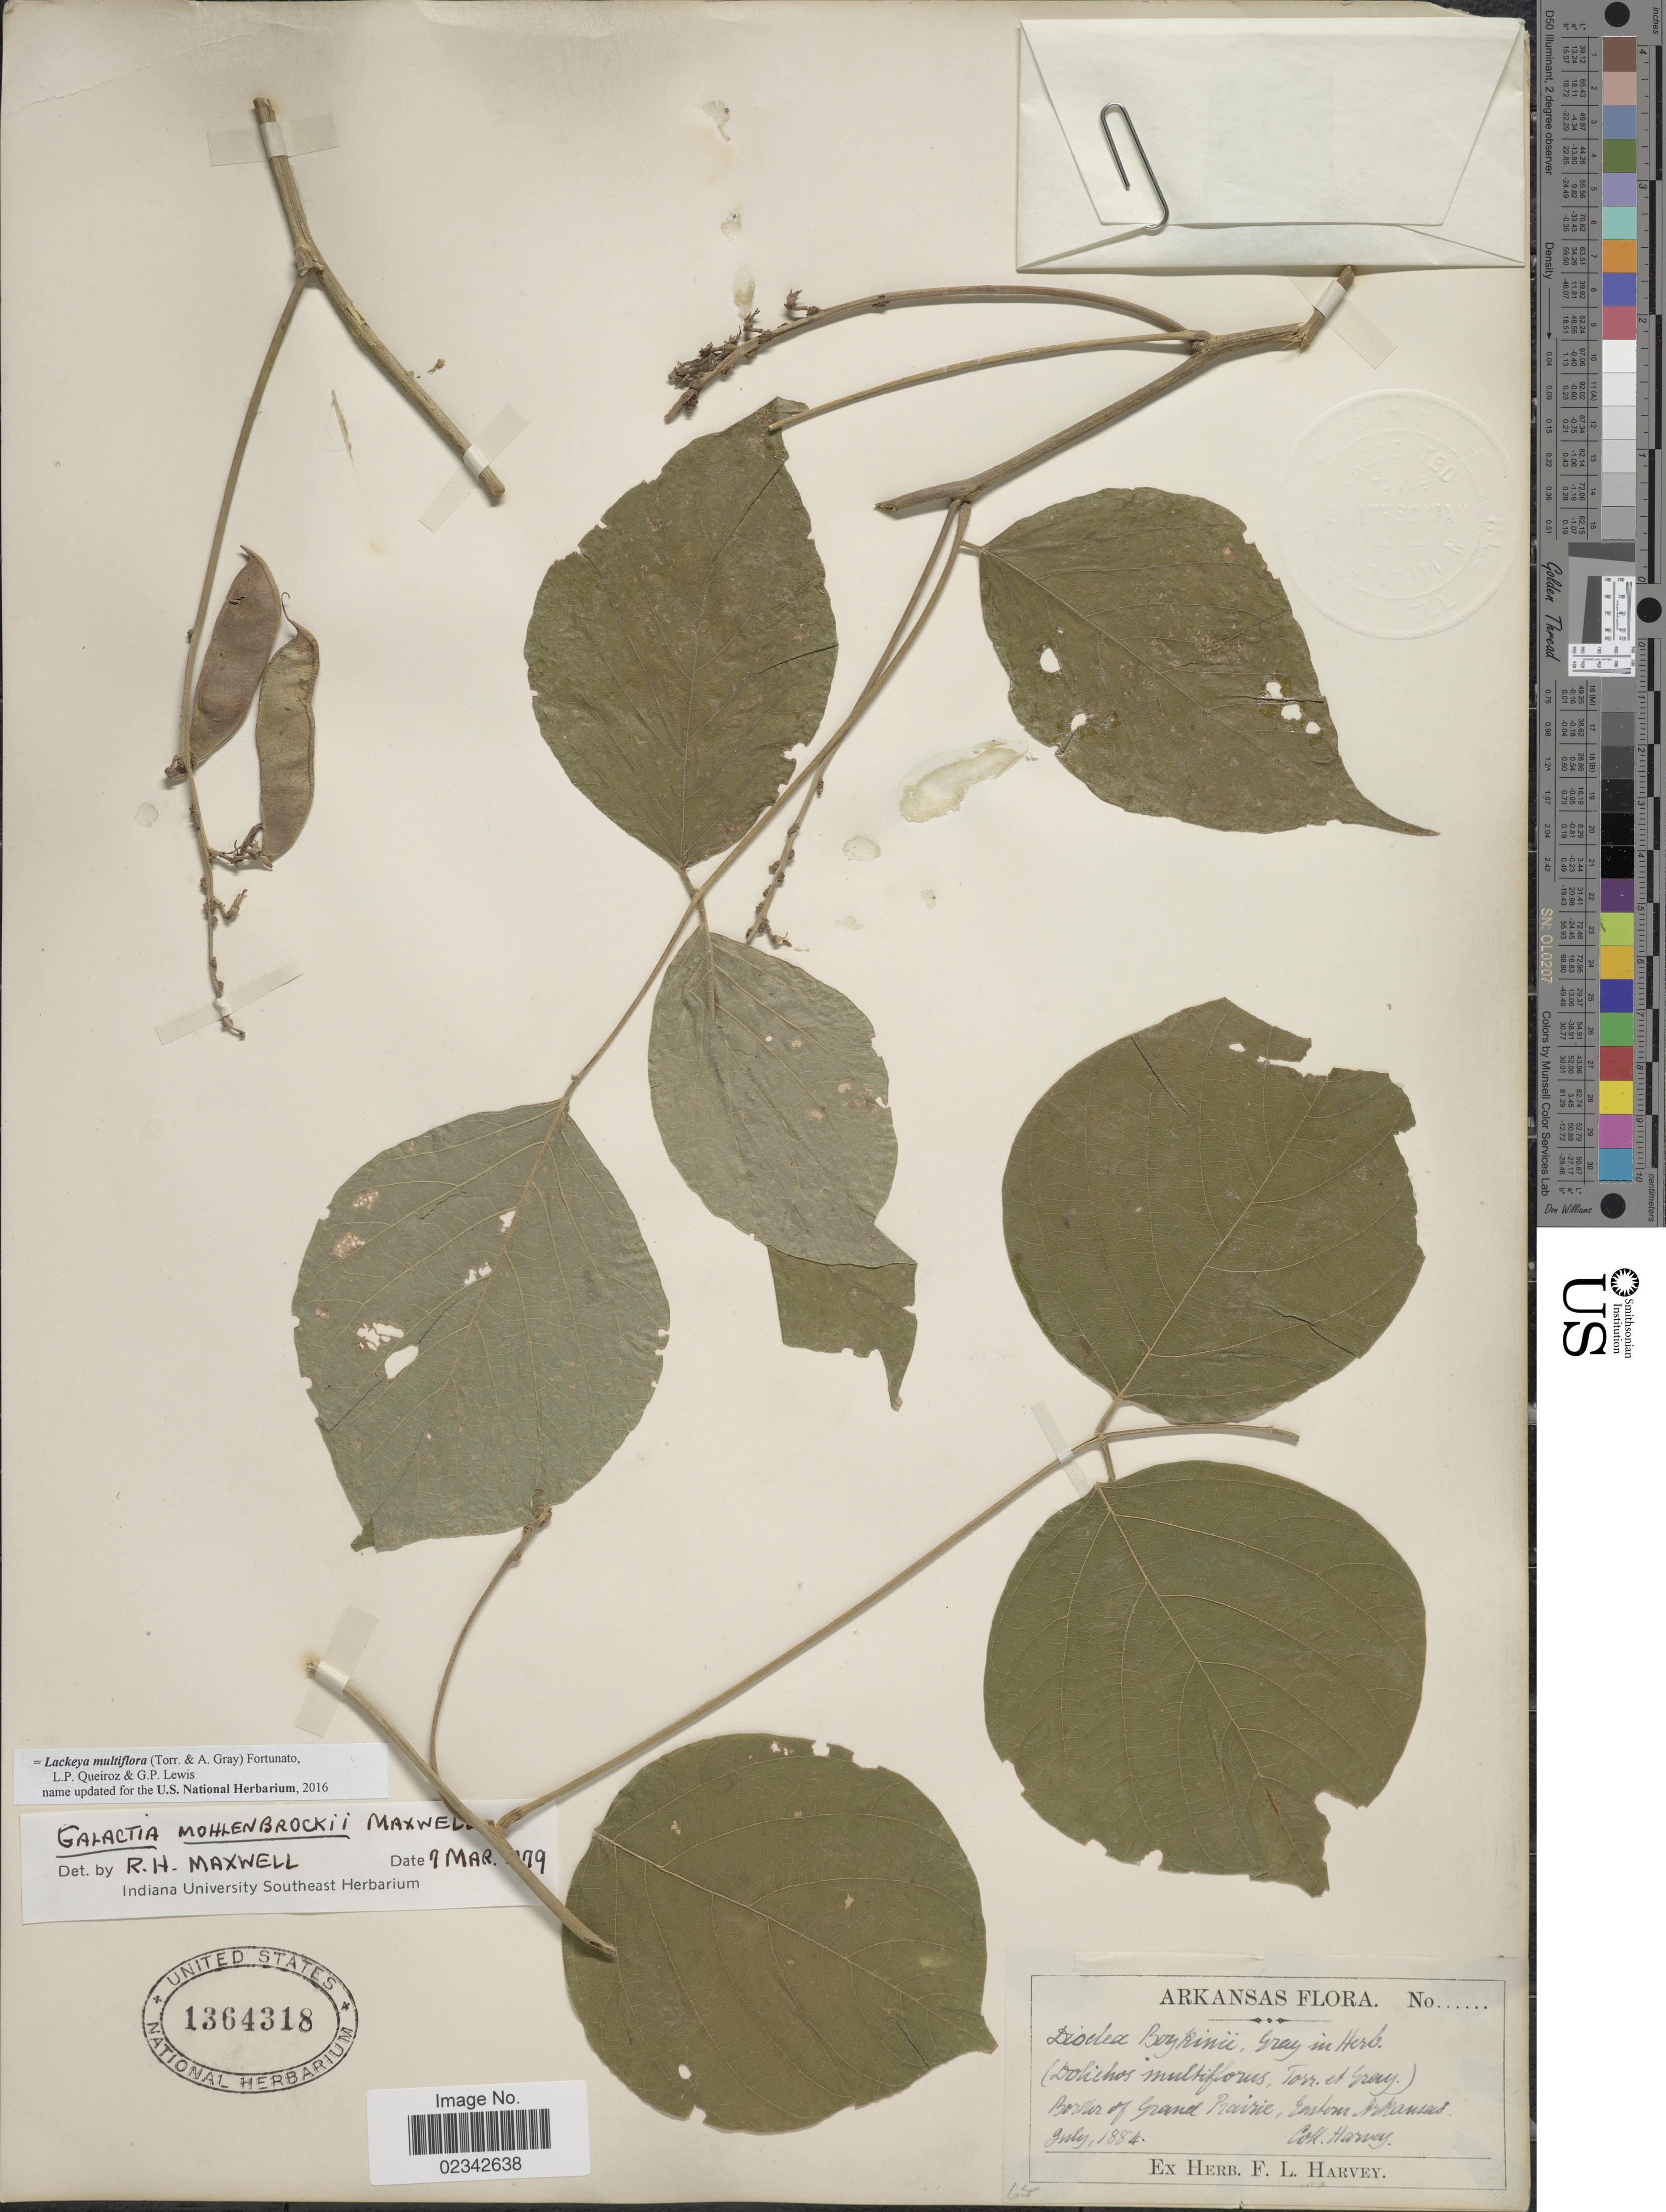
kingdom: Plantae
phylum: Tracheophyta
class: Magnoliopsida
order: Fabales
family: Fabaceae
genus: Lackeya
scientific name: Lackeya multiflora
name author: (Torr. & A. Gray) Fortunato et al.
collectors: ex herb. F. L. Harvey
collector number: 63?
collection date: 1884-07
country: United States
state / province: Arkansas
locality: Border of Grand Paririe, Eastern Arkanasas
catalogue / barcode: US 1364318